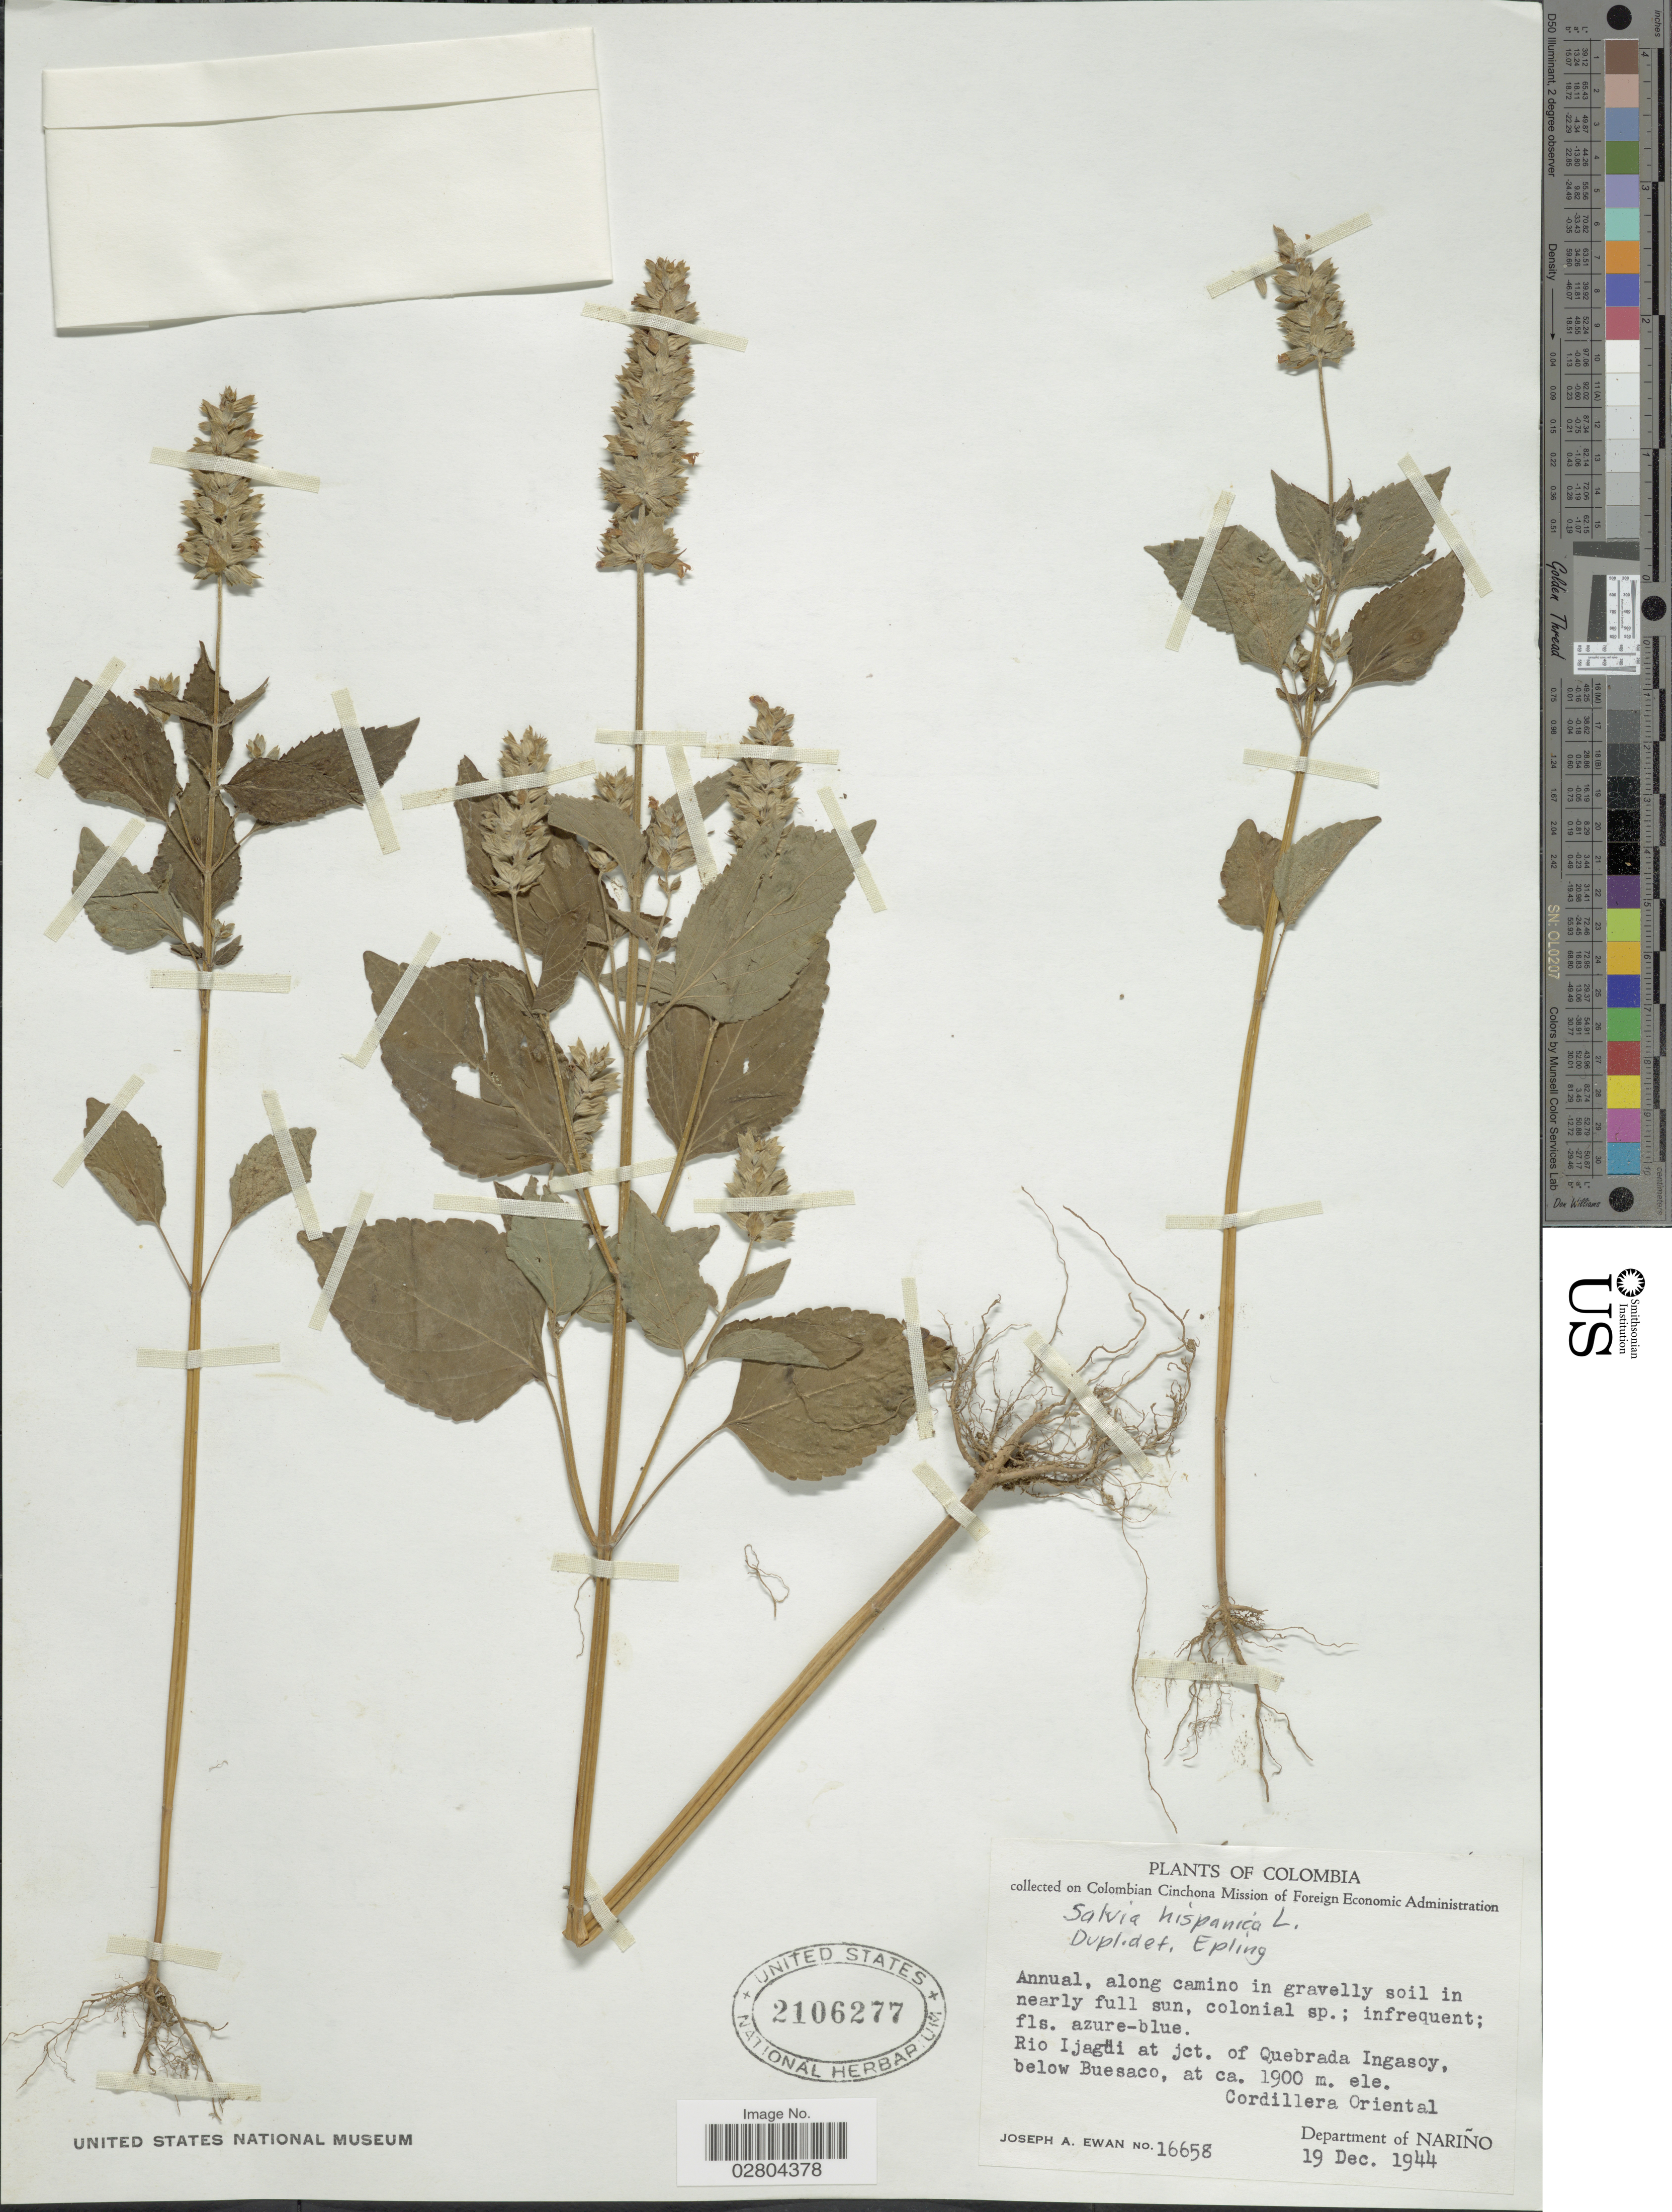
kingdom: Plantae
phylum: Tracheophyta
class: Magnoliopsida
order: Lamiales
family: Lamiaceae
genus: Salvia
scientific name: Salvia hispanica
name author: L.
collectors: J. A. Ewan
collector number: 16658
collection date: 1944-12-19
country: Colombia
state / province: Nariño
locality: Rio Ijagüi at jct. of Quebrada Ingasoy, below Buesaco. Cordillera Oriental. Department of Nariño.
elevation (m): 1900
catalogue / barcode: US 2106277